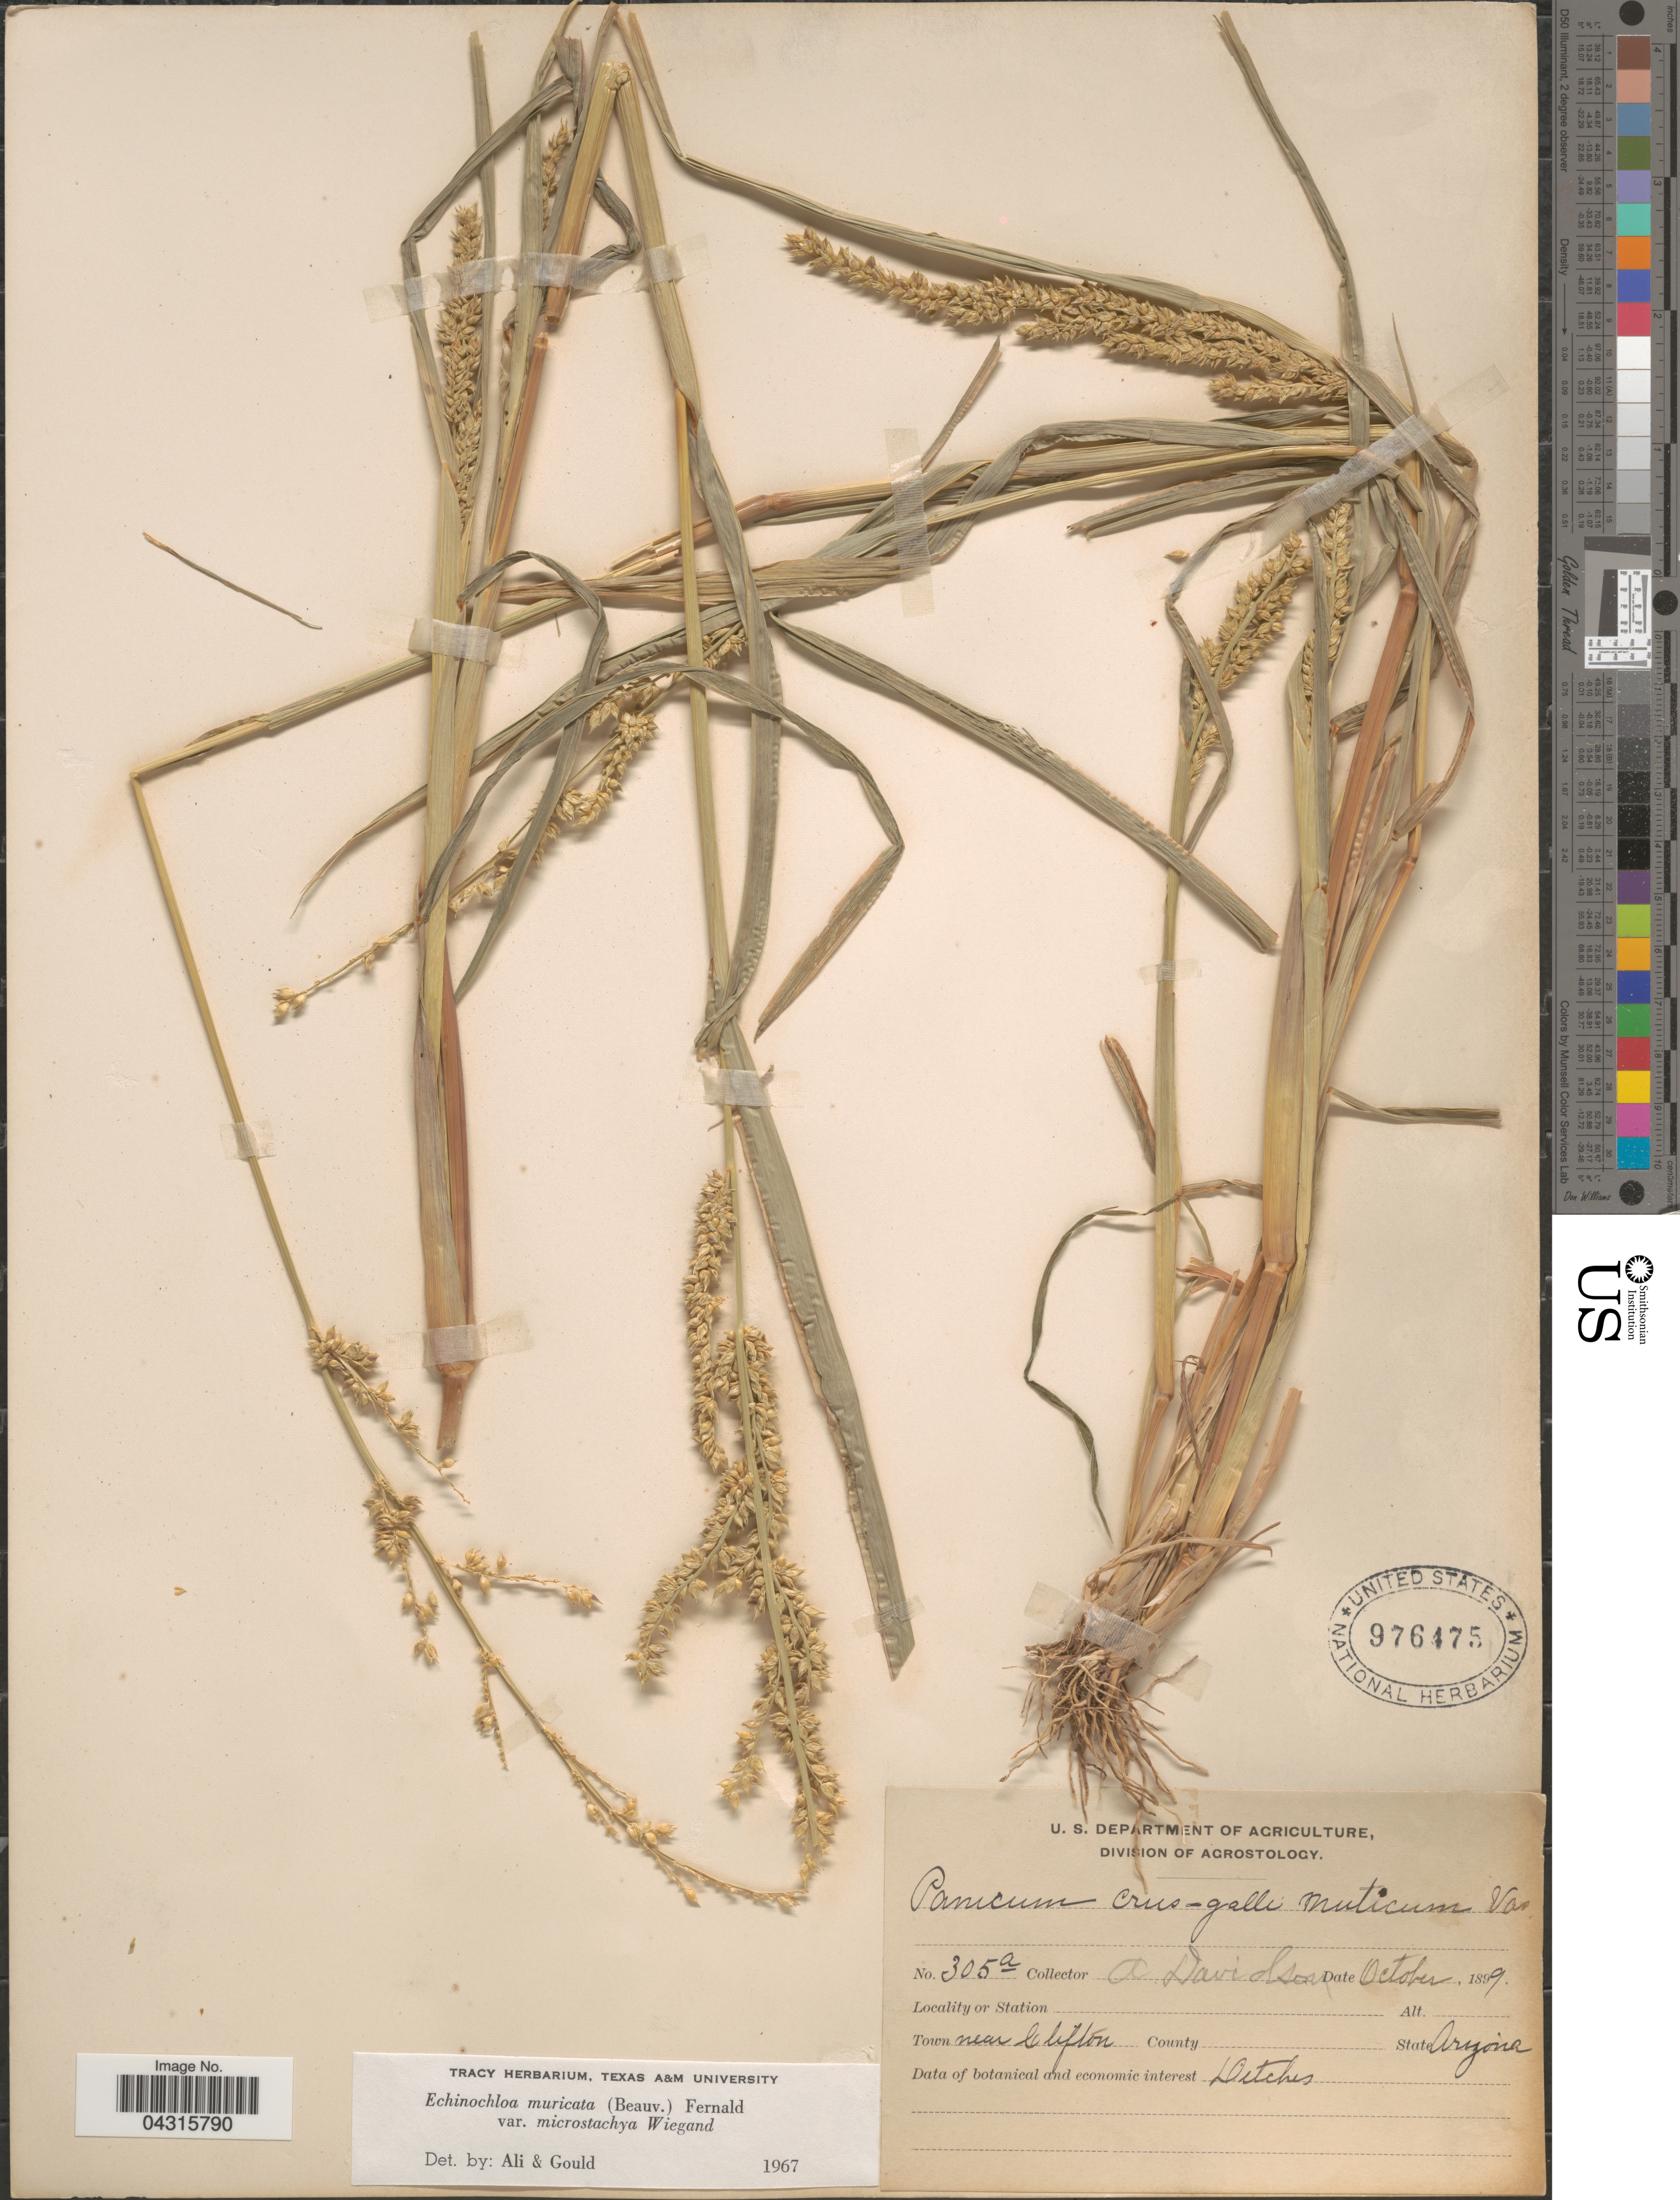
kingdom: Plantae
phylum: Tracheophyta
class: Liliopsida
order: Poales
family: Poaceae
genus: Echinochloa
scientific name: Echinochloa muricata var. microstachya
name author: Wiegand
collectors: A. Davidson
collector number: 305a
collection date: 1899-10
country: United States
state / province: Arizona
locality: Town near Clifton.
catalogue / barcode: US 976475